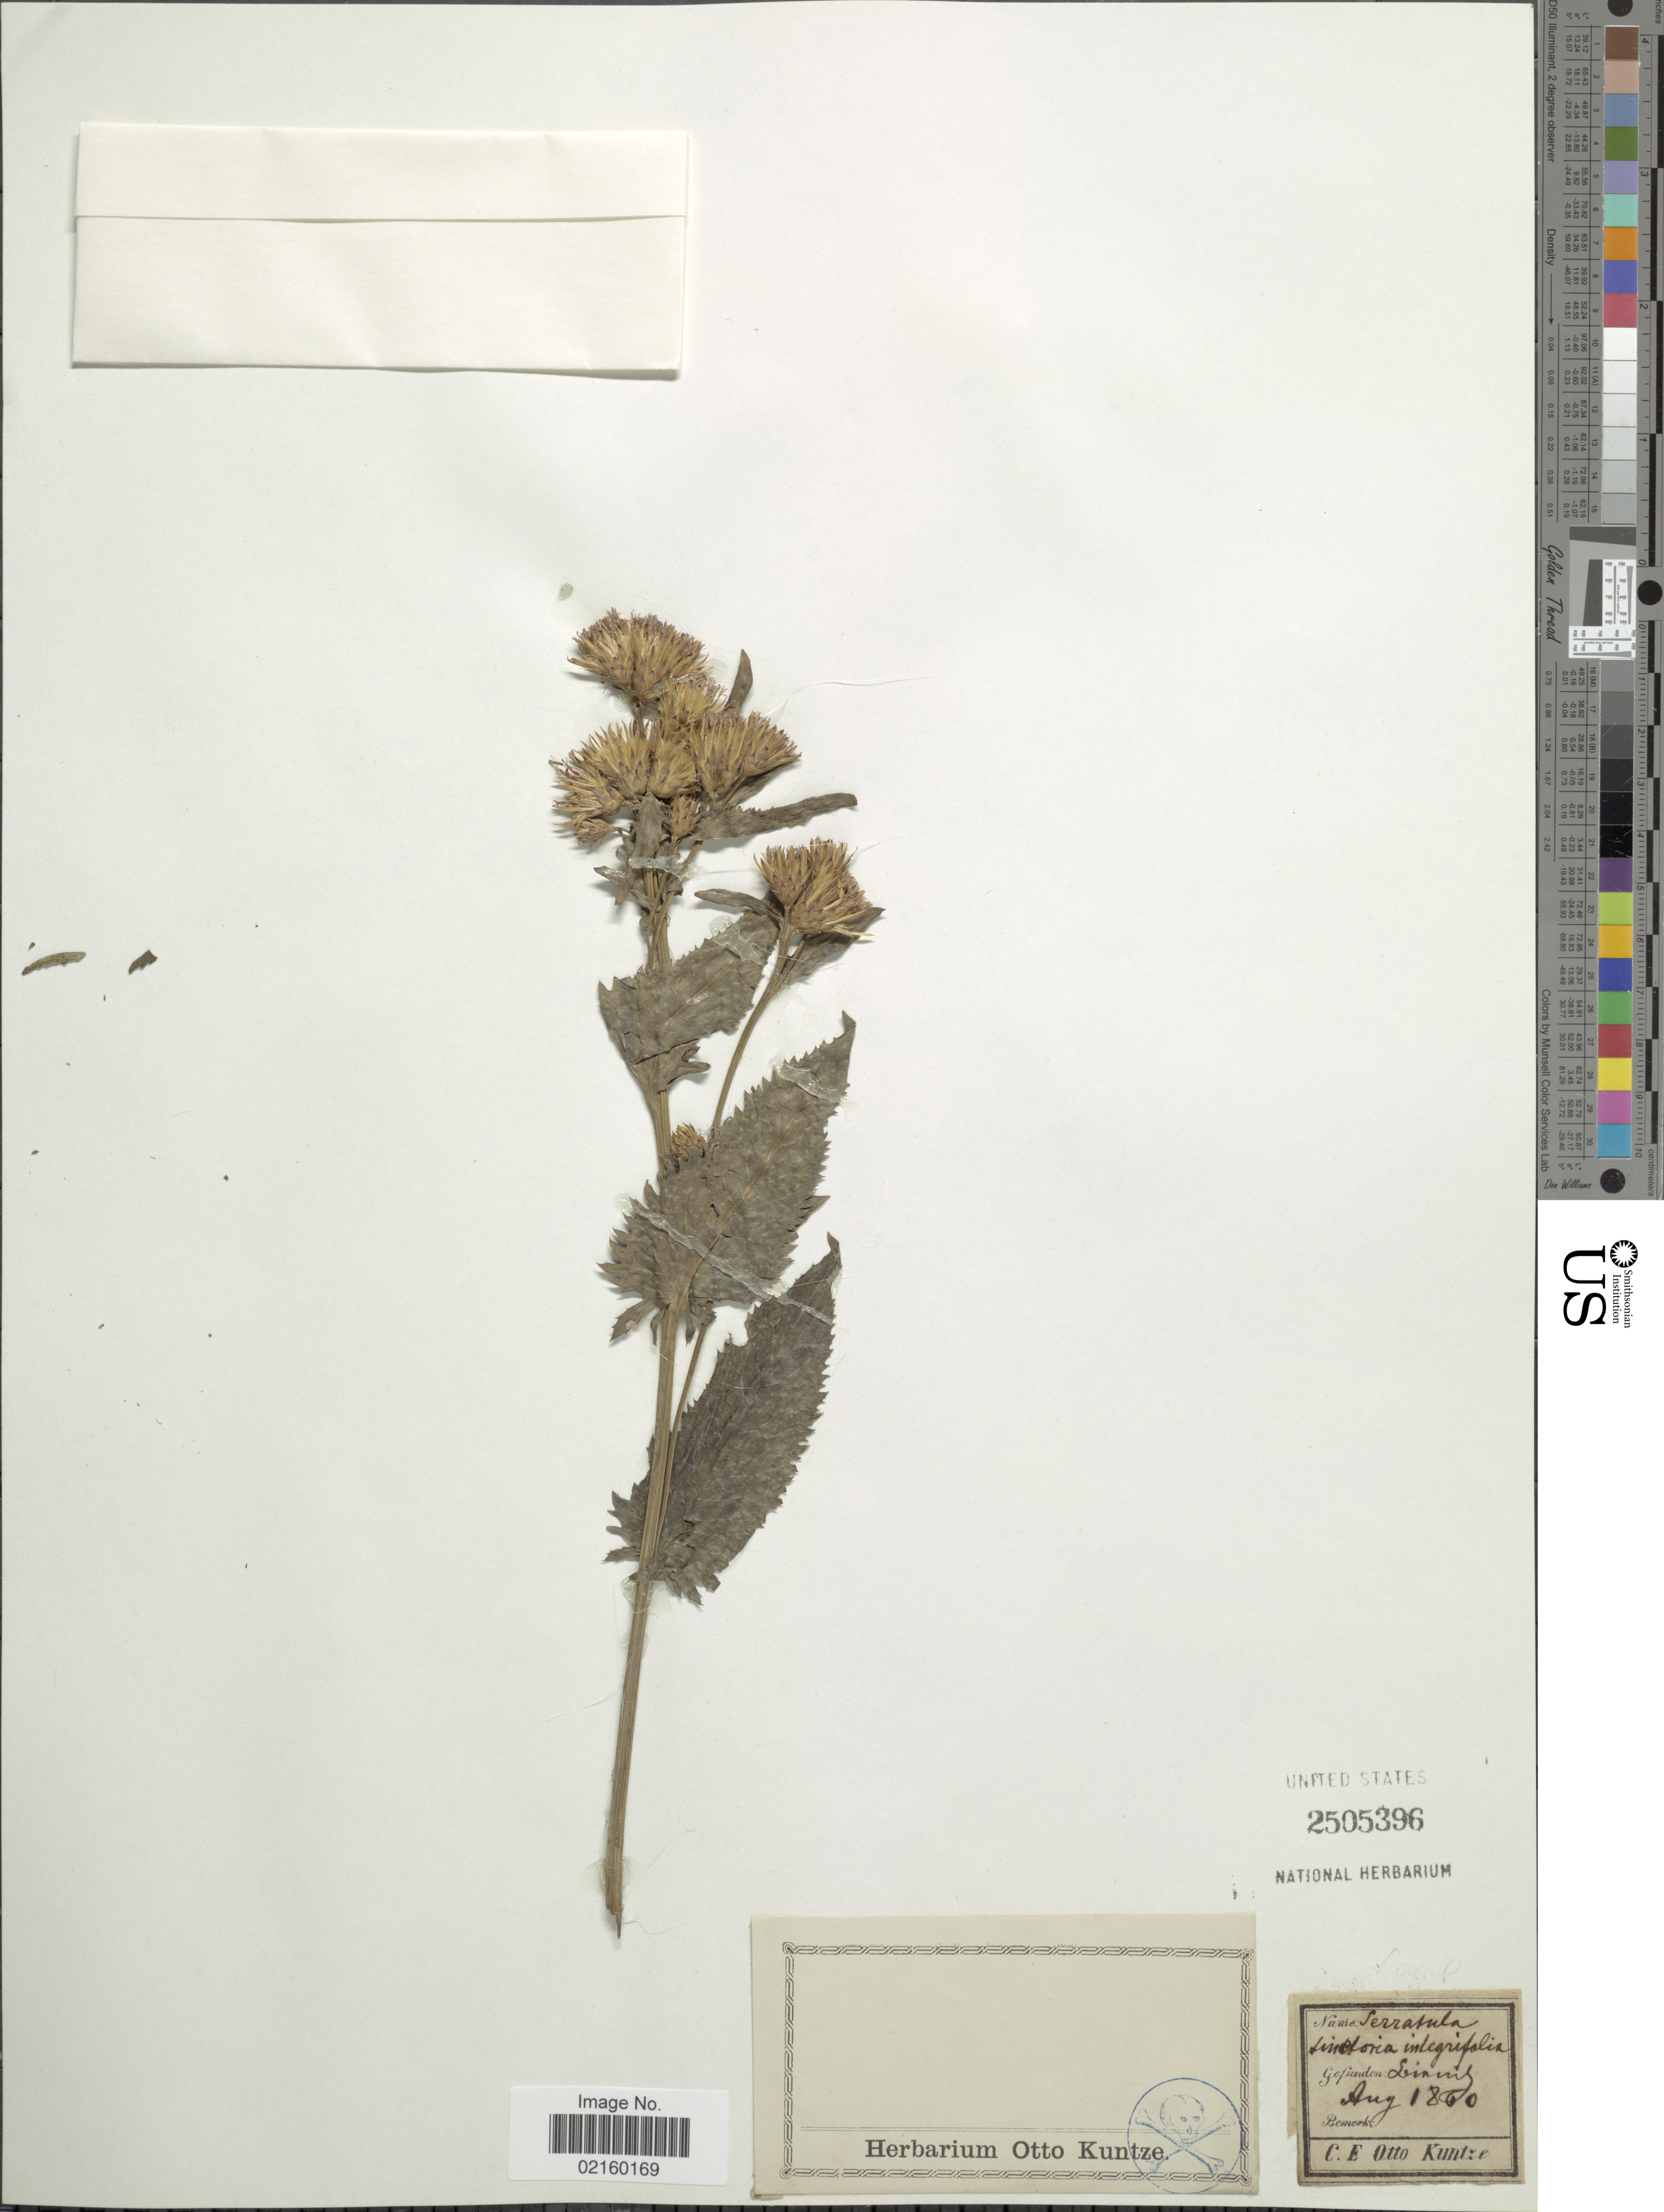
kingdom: Plantae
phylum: Tracheophyta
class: Magnoliopsida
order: Asterales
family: Asteraceae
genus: Serratula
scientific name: Serratula tinctoria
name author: L.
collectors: C.E.O. Kuntze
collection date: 1860-08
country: Germany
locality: Seiniz [interpreted]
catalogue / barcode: US 2505396